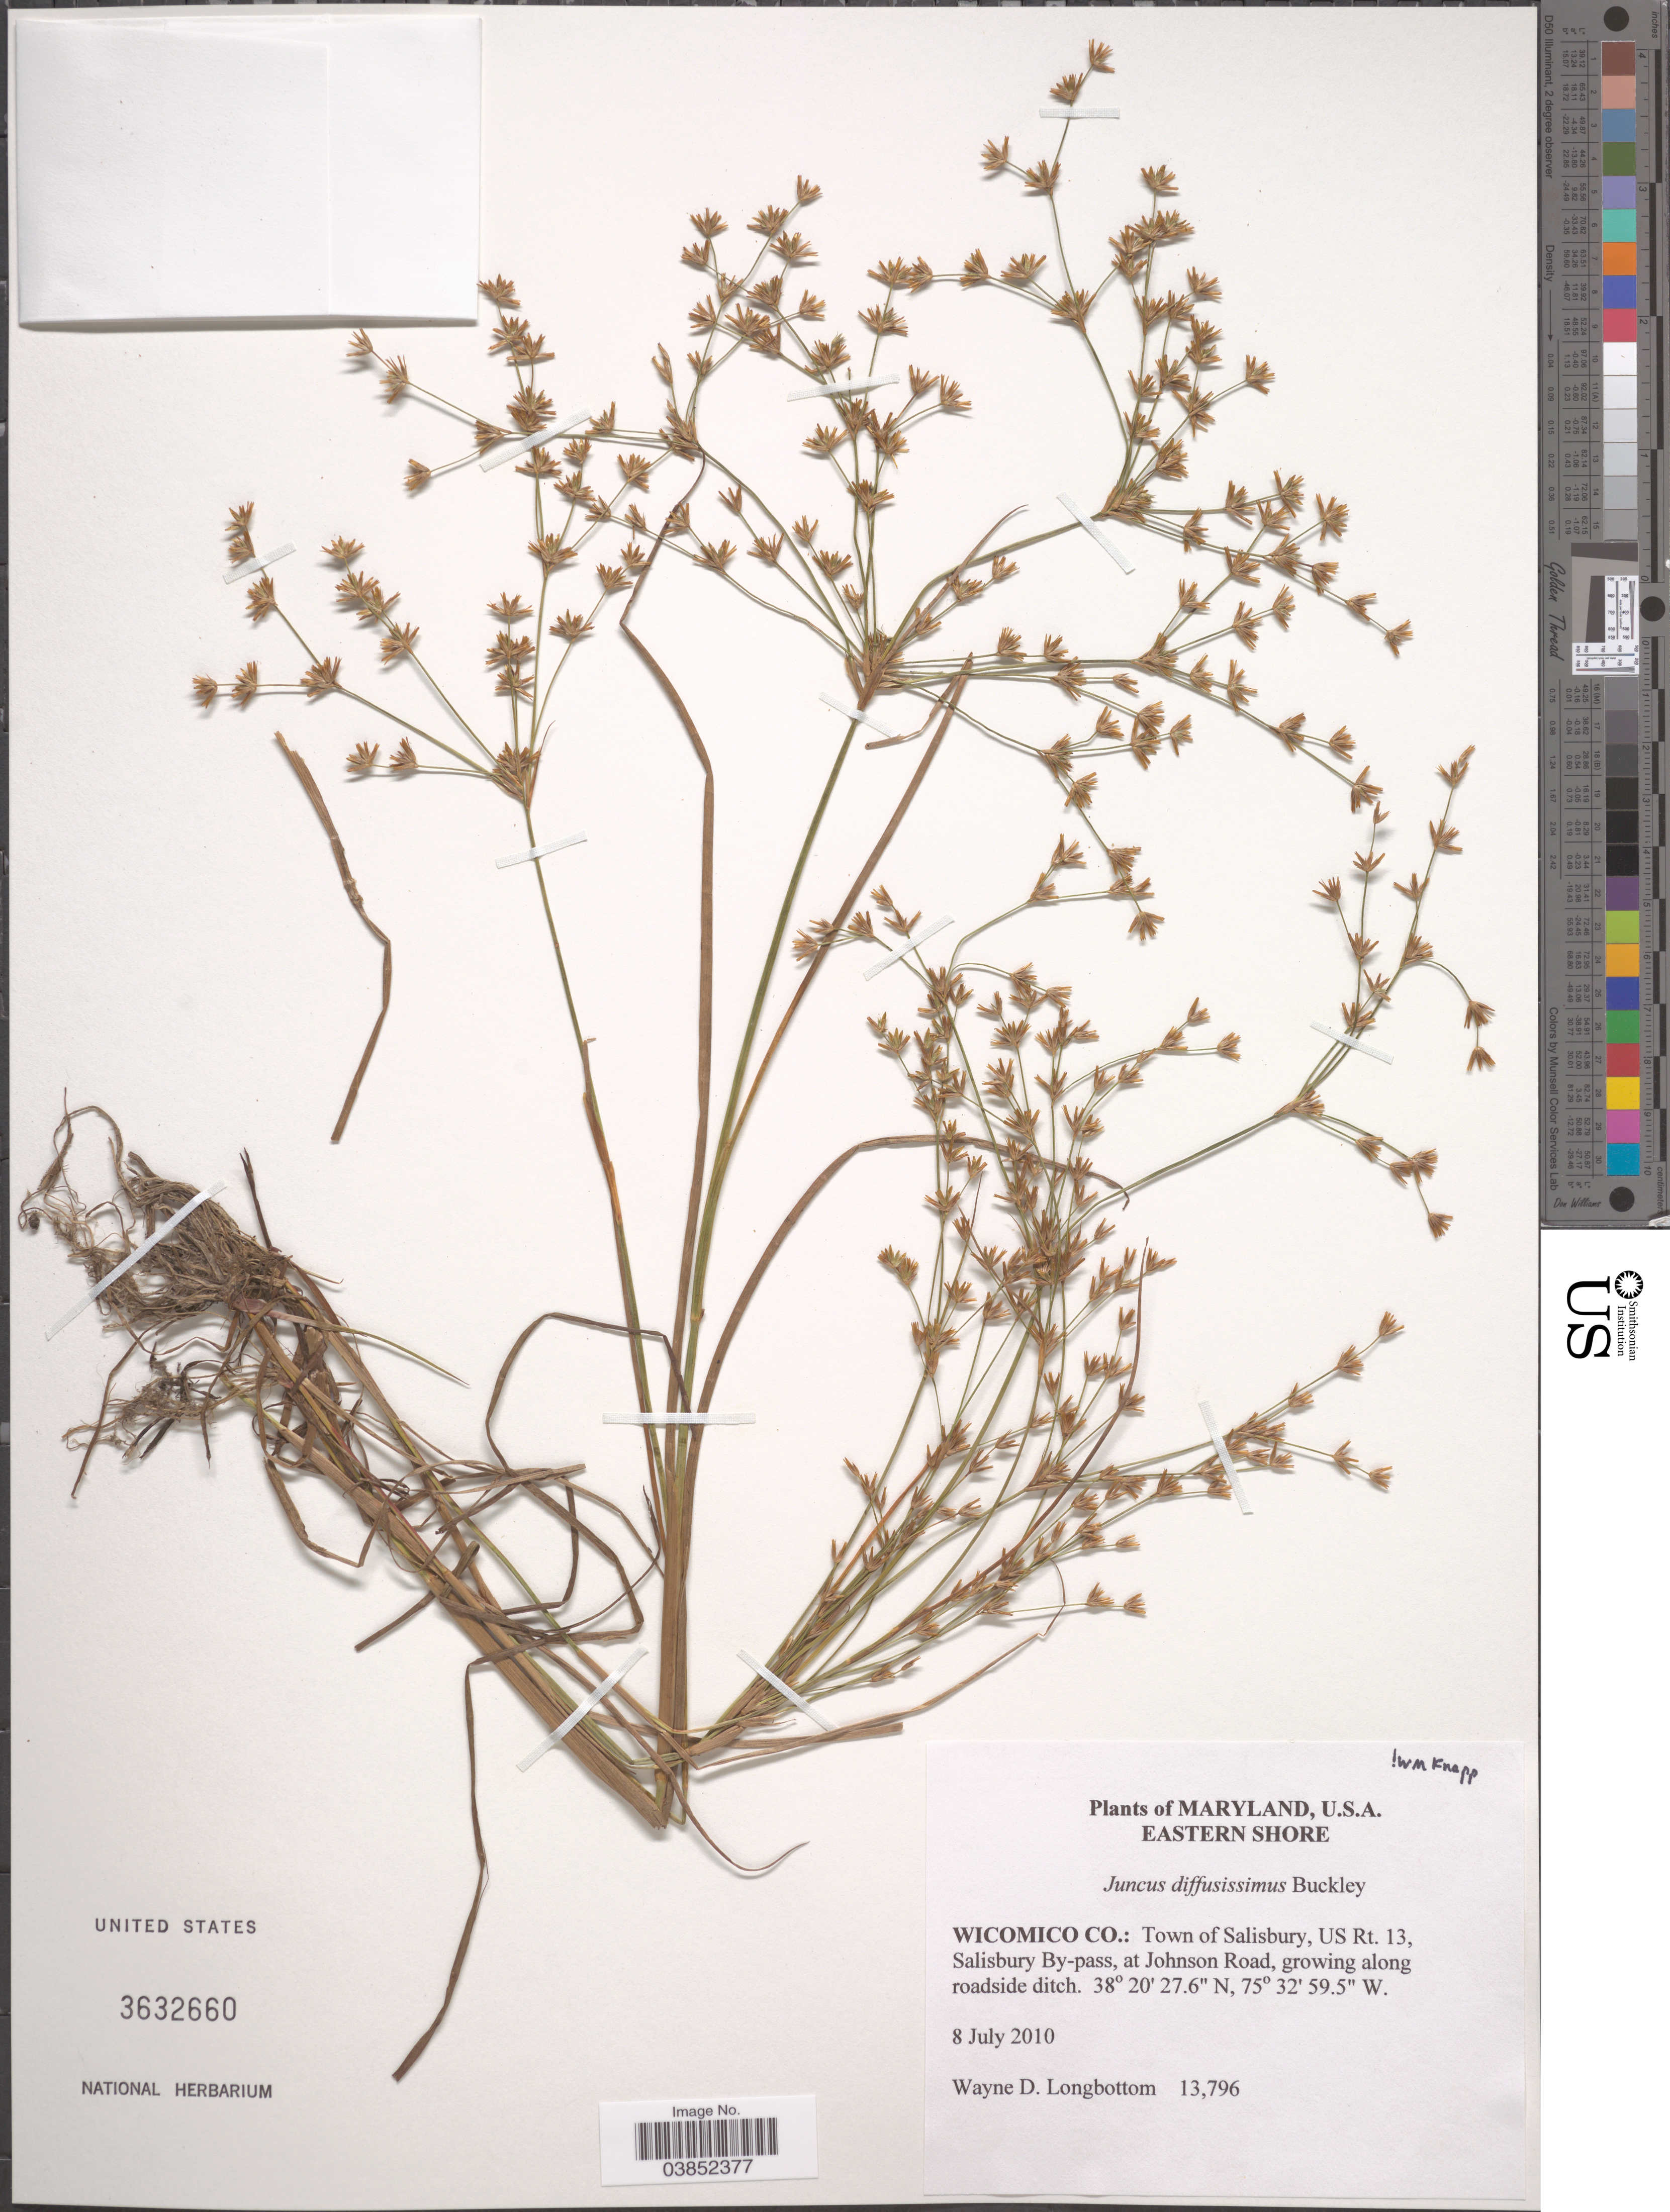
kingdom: Plantae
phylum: Tracheophyta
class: Liliopsida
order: Poales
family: Juncaceae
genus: Juncus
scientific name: Juncus diffusissimus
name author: Buckley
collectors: W. D. Longbottom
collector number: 13796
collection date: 2010-07-08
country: United States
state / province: Maryland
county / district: Wicomico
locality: Eastern Shore. Wicomico Co.: Town of Salisbury, US Rt. 13, Salisbury By-pass, at Johnson Road, growing along roadside ditch.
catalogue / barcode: US 3632660